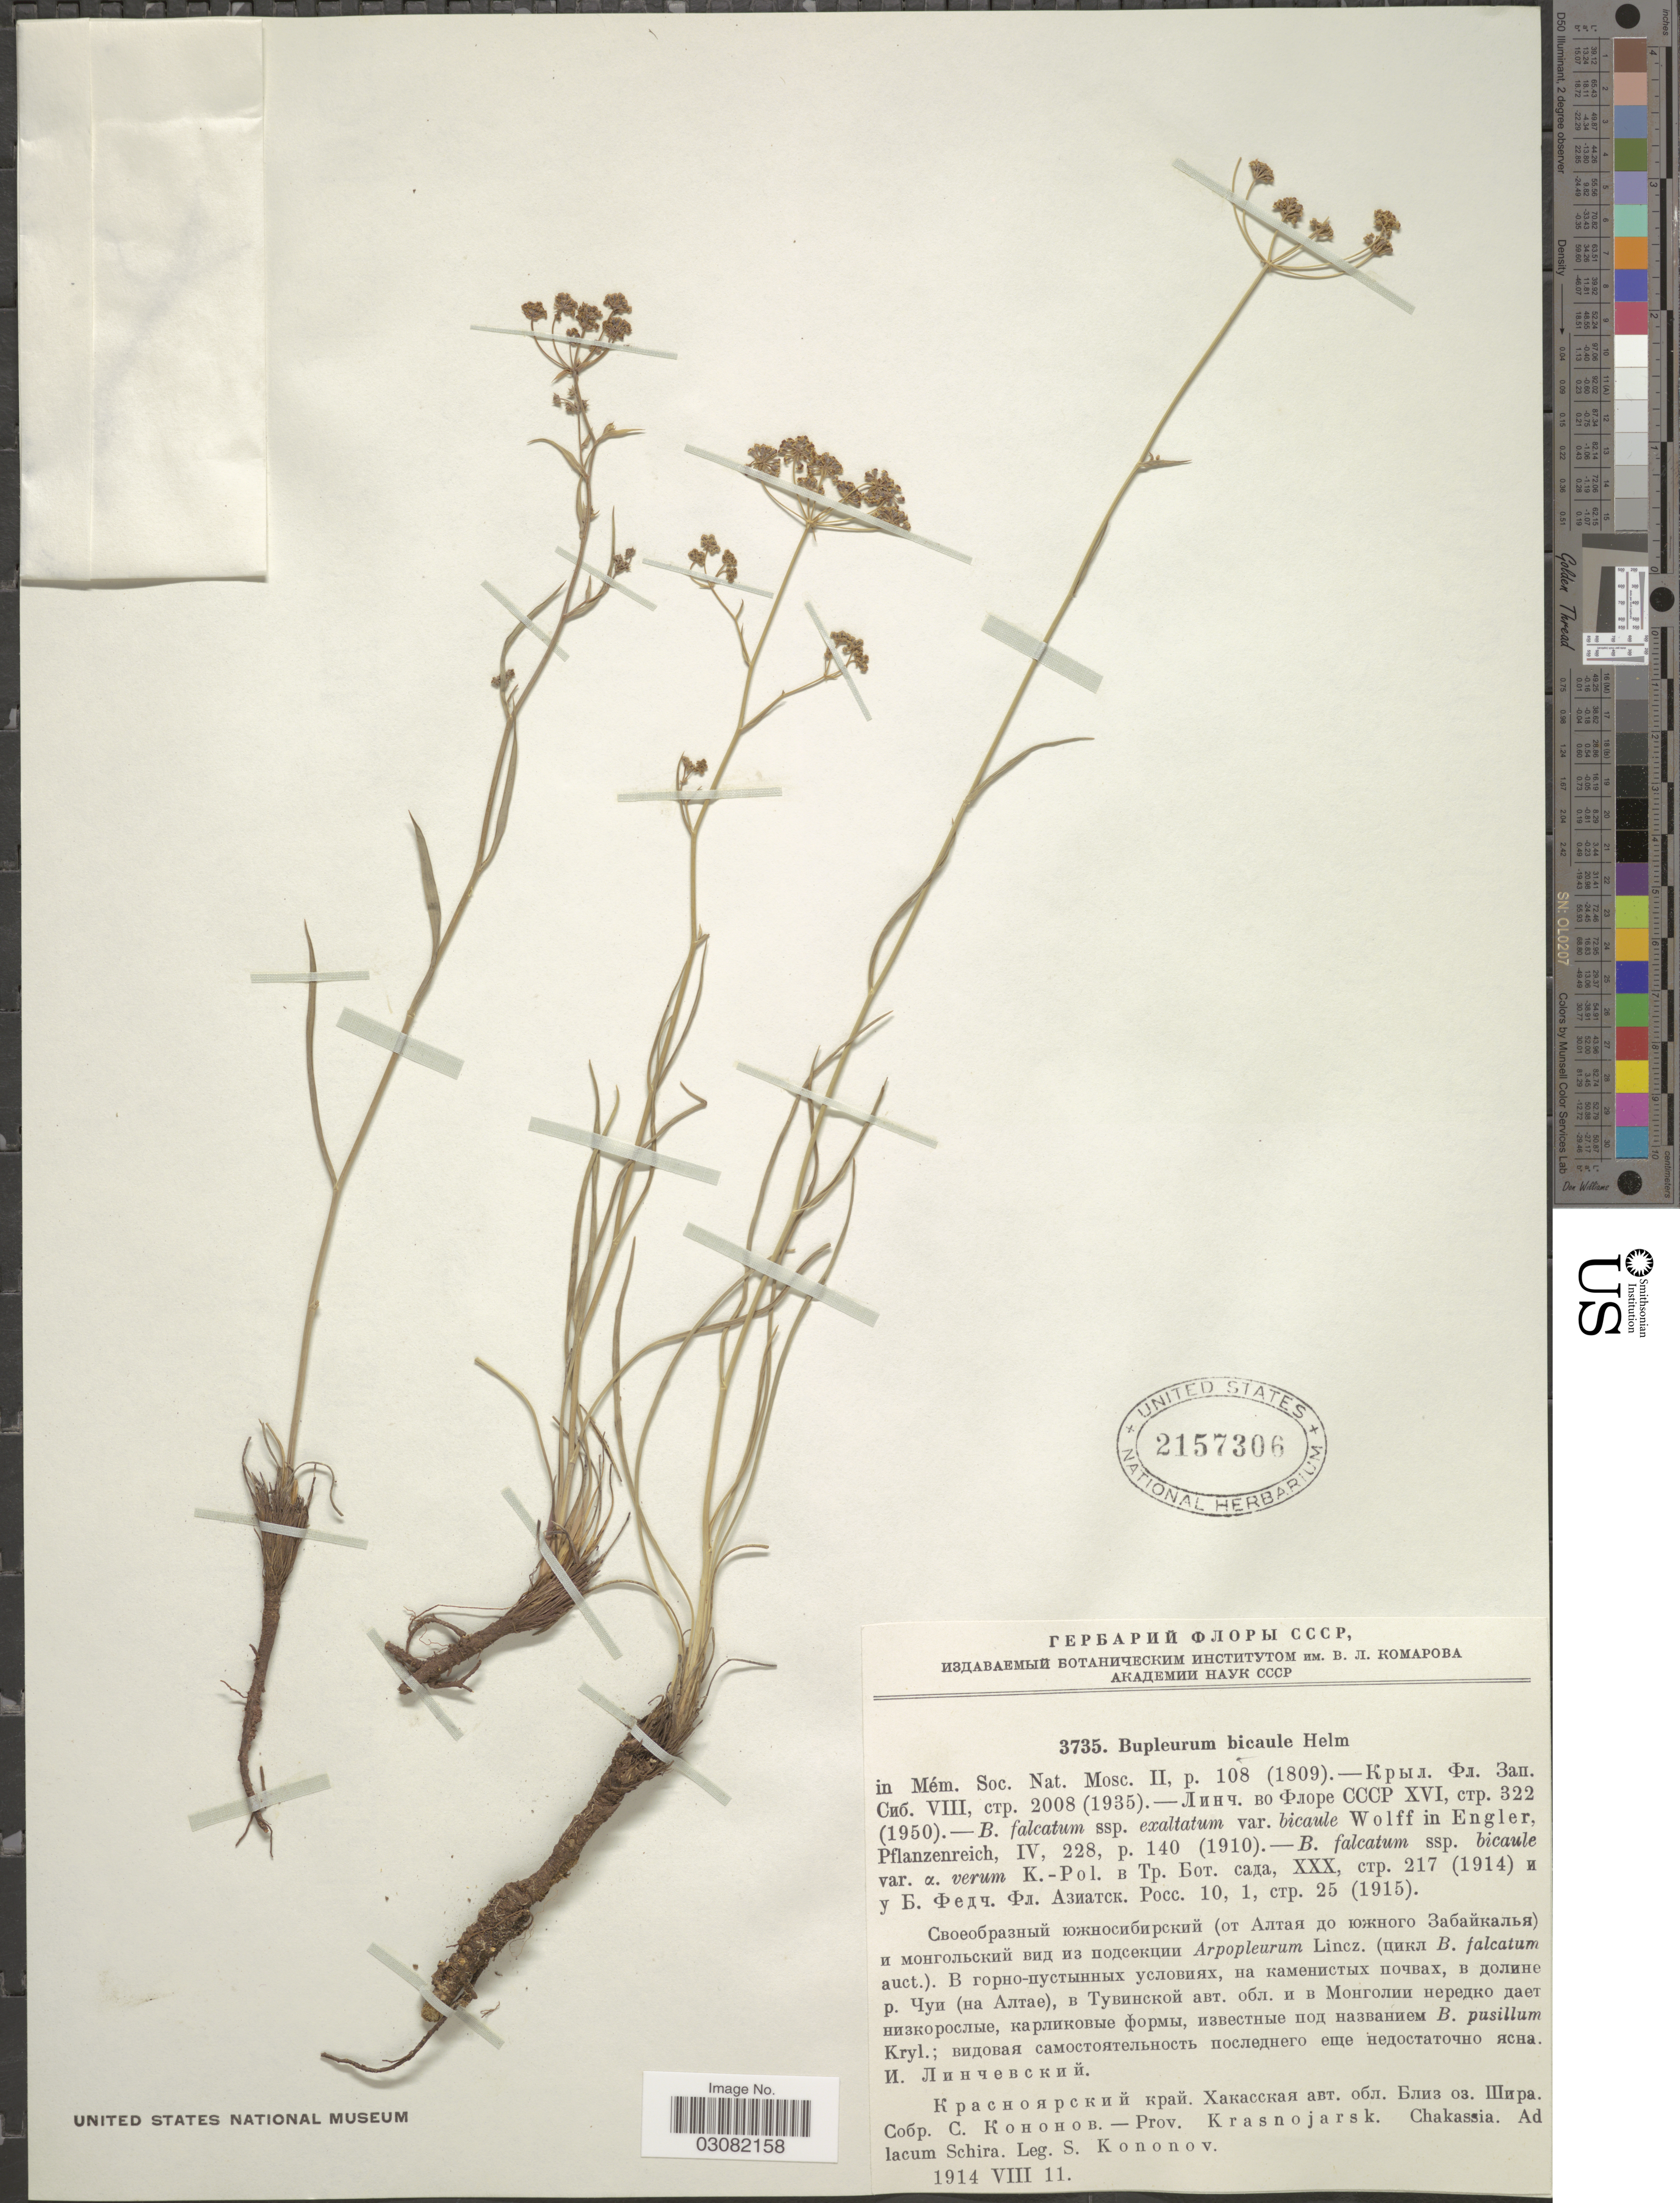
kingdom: Plantae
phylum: Tracheophyta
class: Magnoliopsida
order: Apiales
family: Apiaceae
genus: Bupleurum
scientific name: Bupleurum bicaule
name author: Helm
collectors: S. Kononov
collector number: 3735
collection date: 1914-08-11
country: Russian Federation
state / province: Krasnoyarsk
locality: Prov. Krasnojarsk. Chakassia. Ad lacum Schira.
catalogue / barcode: US 2157306